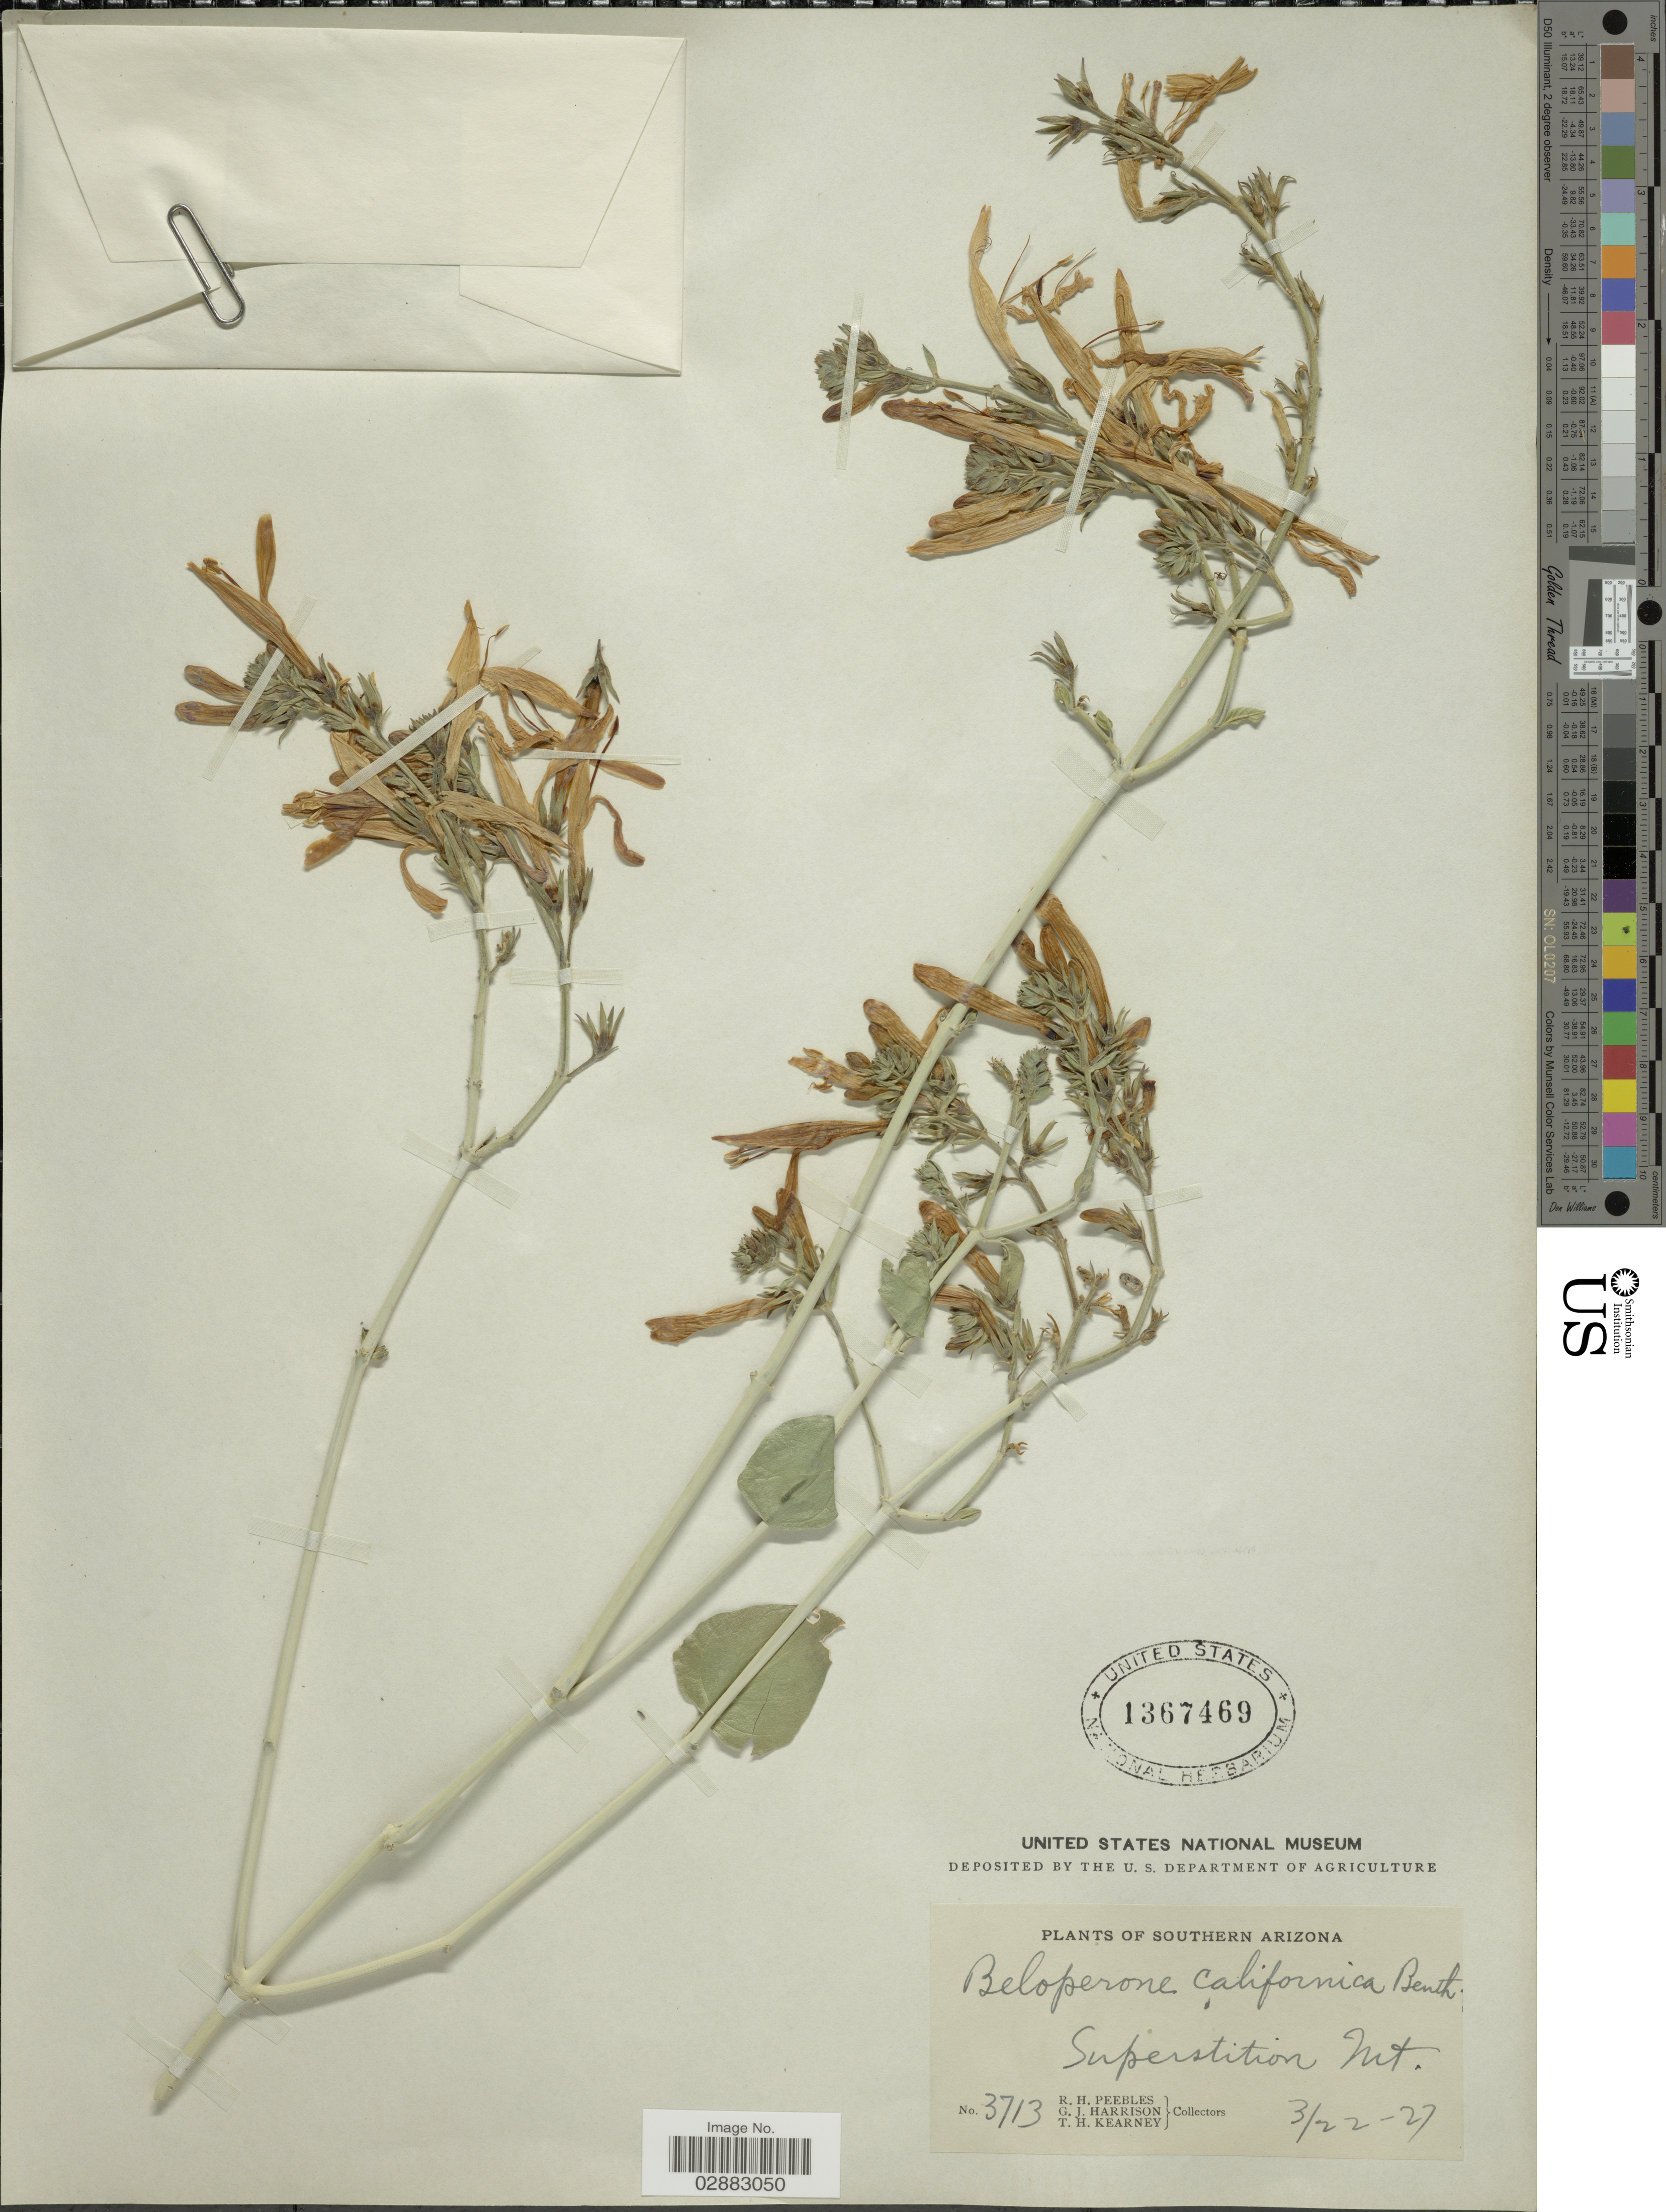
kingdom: Plantae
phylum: Tracheophyta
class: Magnoliopsida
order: Lamiales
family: Acanthaceae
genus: Beloperone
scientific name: Beloperone californica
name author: Benth.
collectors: R. H. Peebles, G. J. Harrison & T. H. Kearney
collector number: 3713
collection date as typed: Transcribed d/m/y: 22/3/27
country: United States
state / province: Arizona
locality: Southern Arizona. Superstition Mt.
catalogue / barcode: US 1367469